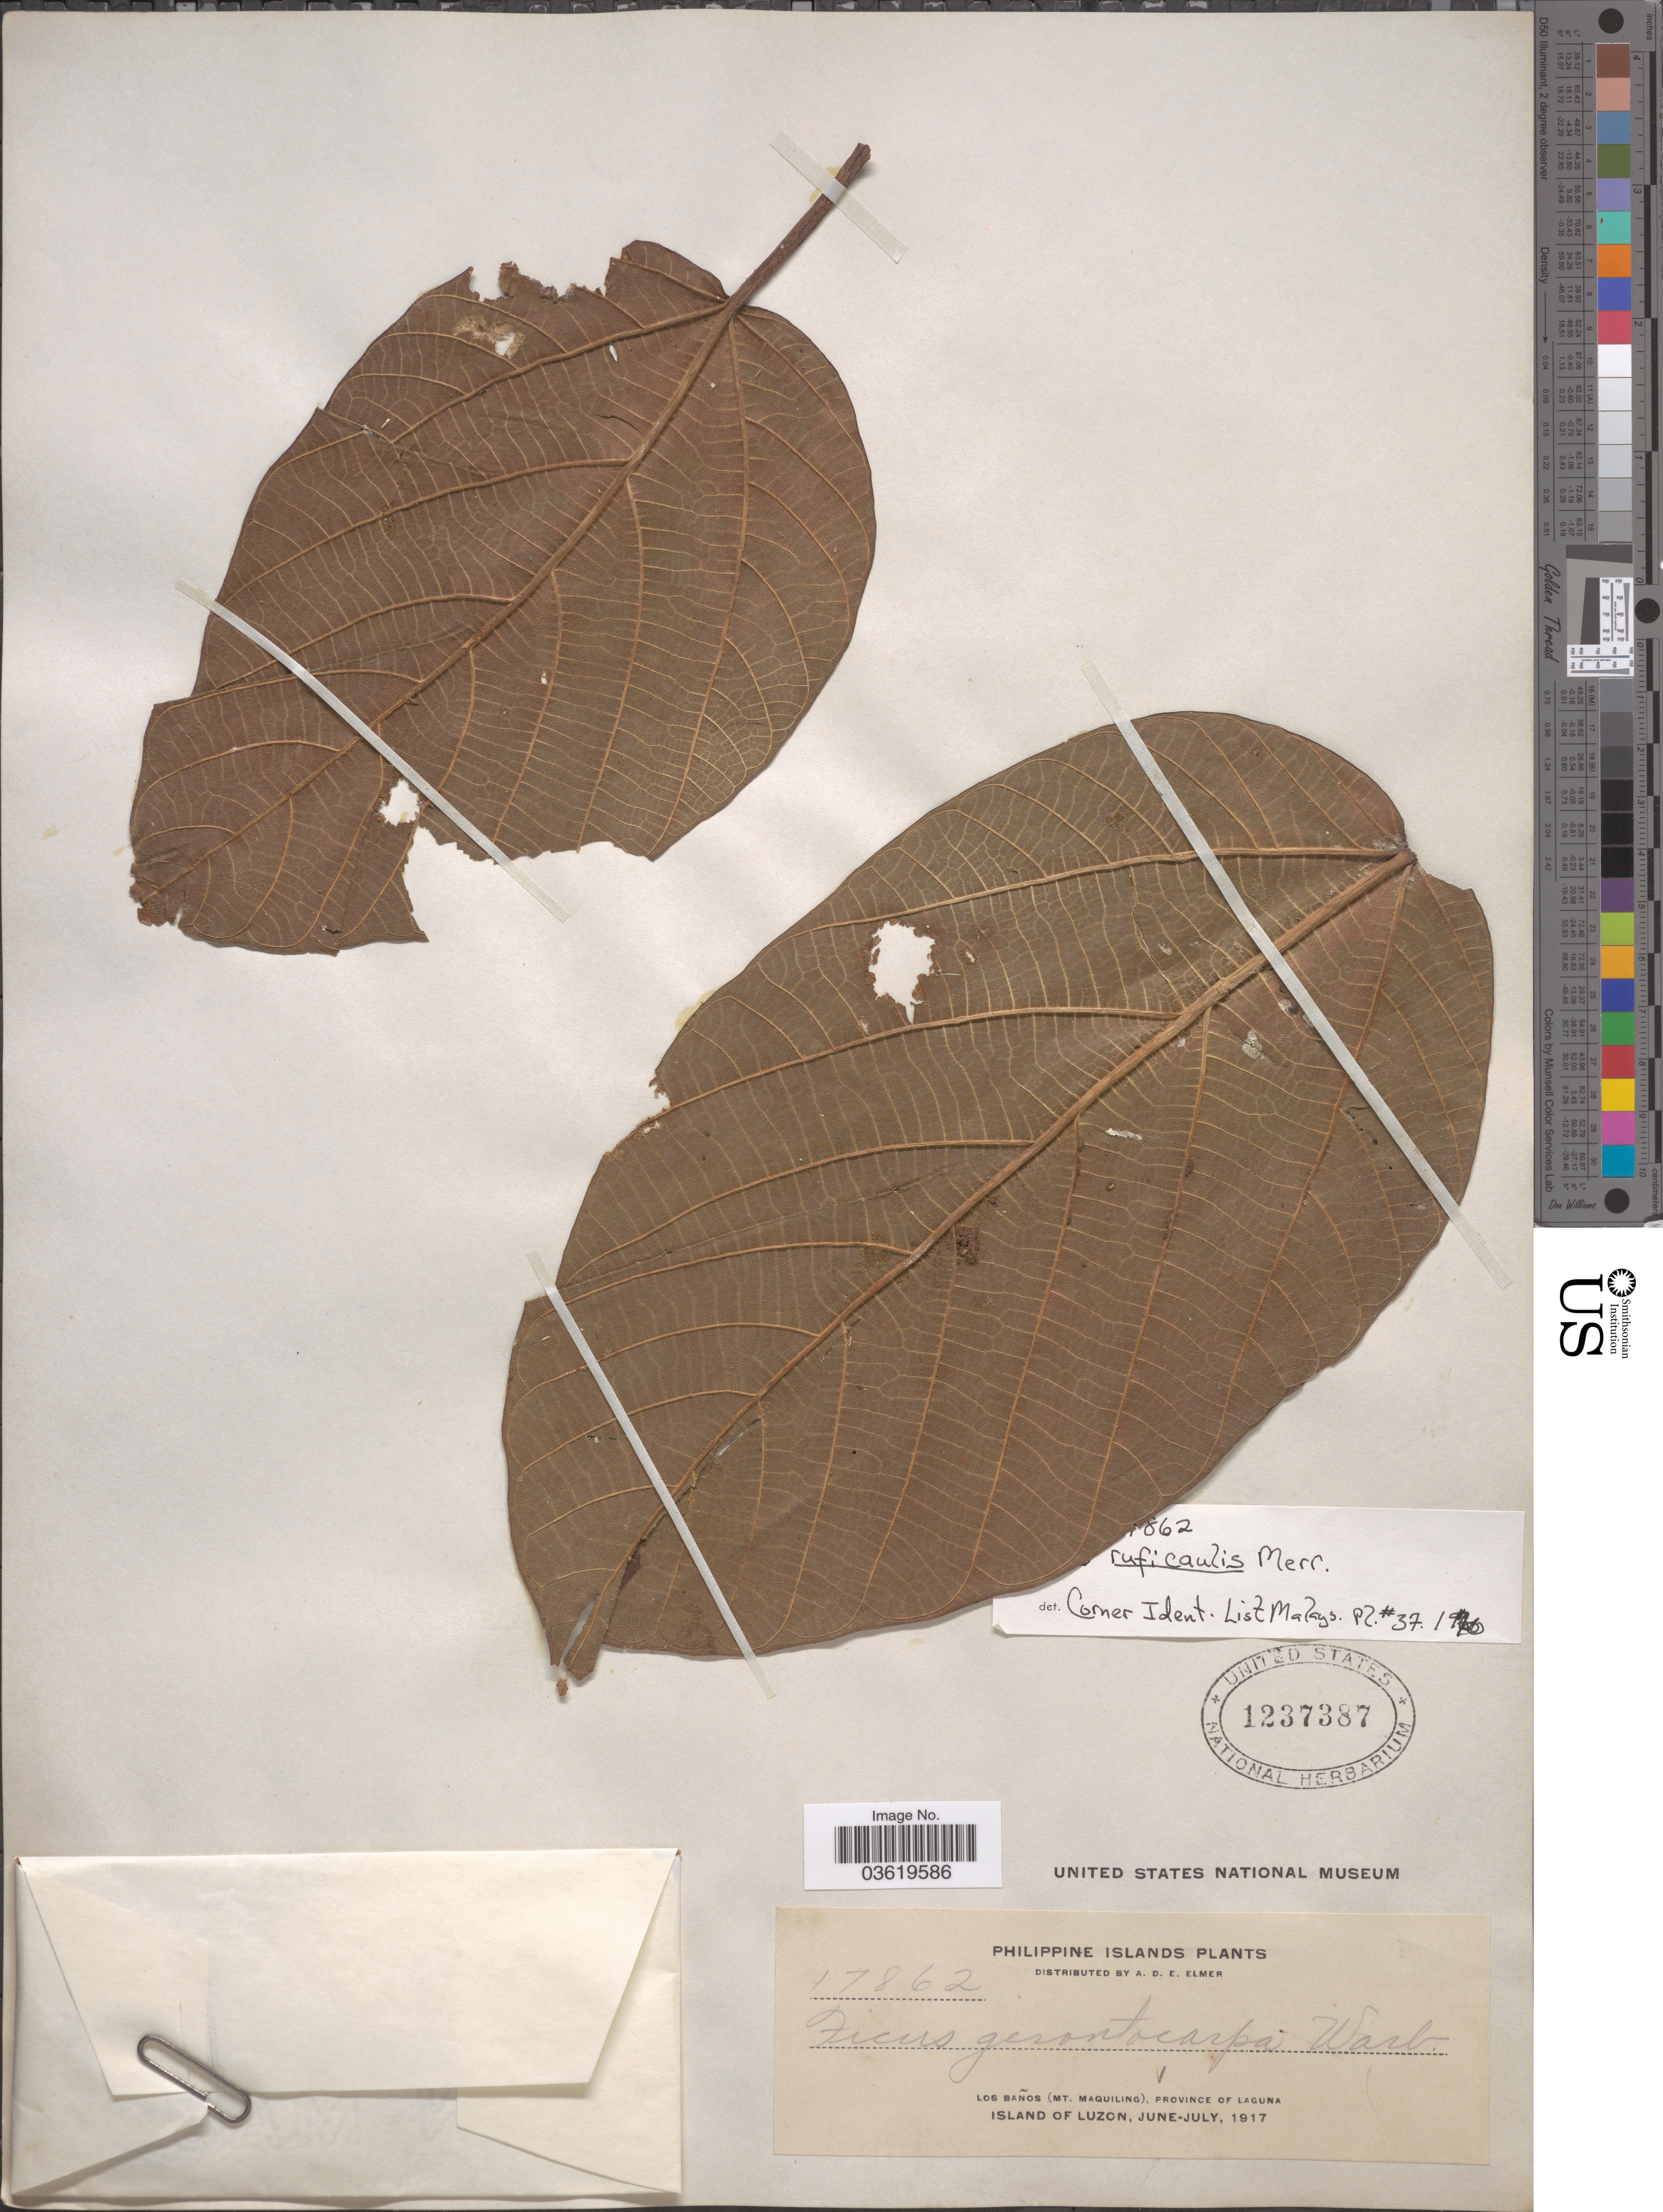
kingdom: Plantae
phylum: Tracheophyta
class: Magnoliopsida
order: Rosales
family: Moraceae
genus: Ficus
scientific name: Ficus ruficaulis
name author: Merr.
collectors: A. D. E. Elmer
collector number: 17862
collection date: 1917-06/1917-07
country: Philippines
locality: Los Baños (Mt. Maquiling), Province of Laguna. Island of Luzon.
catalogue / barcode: US 1237387